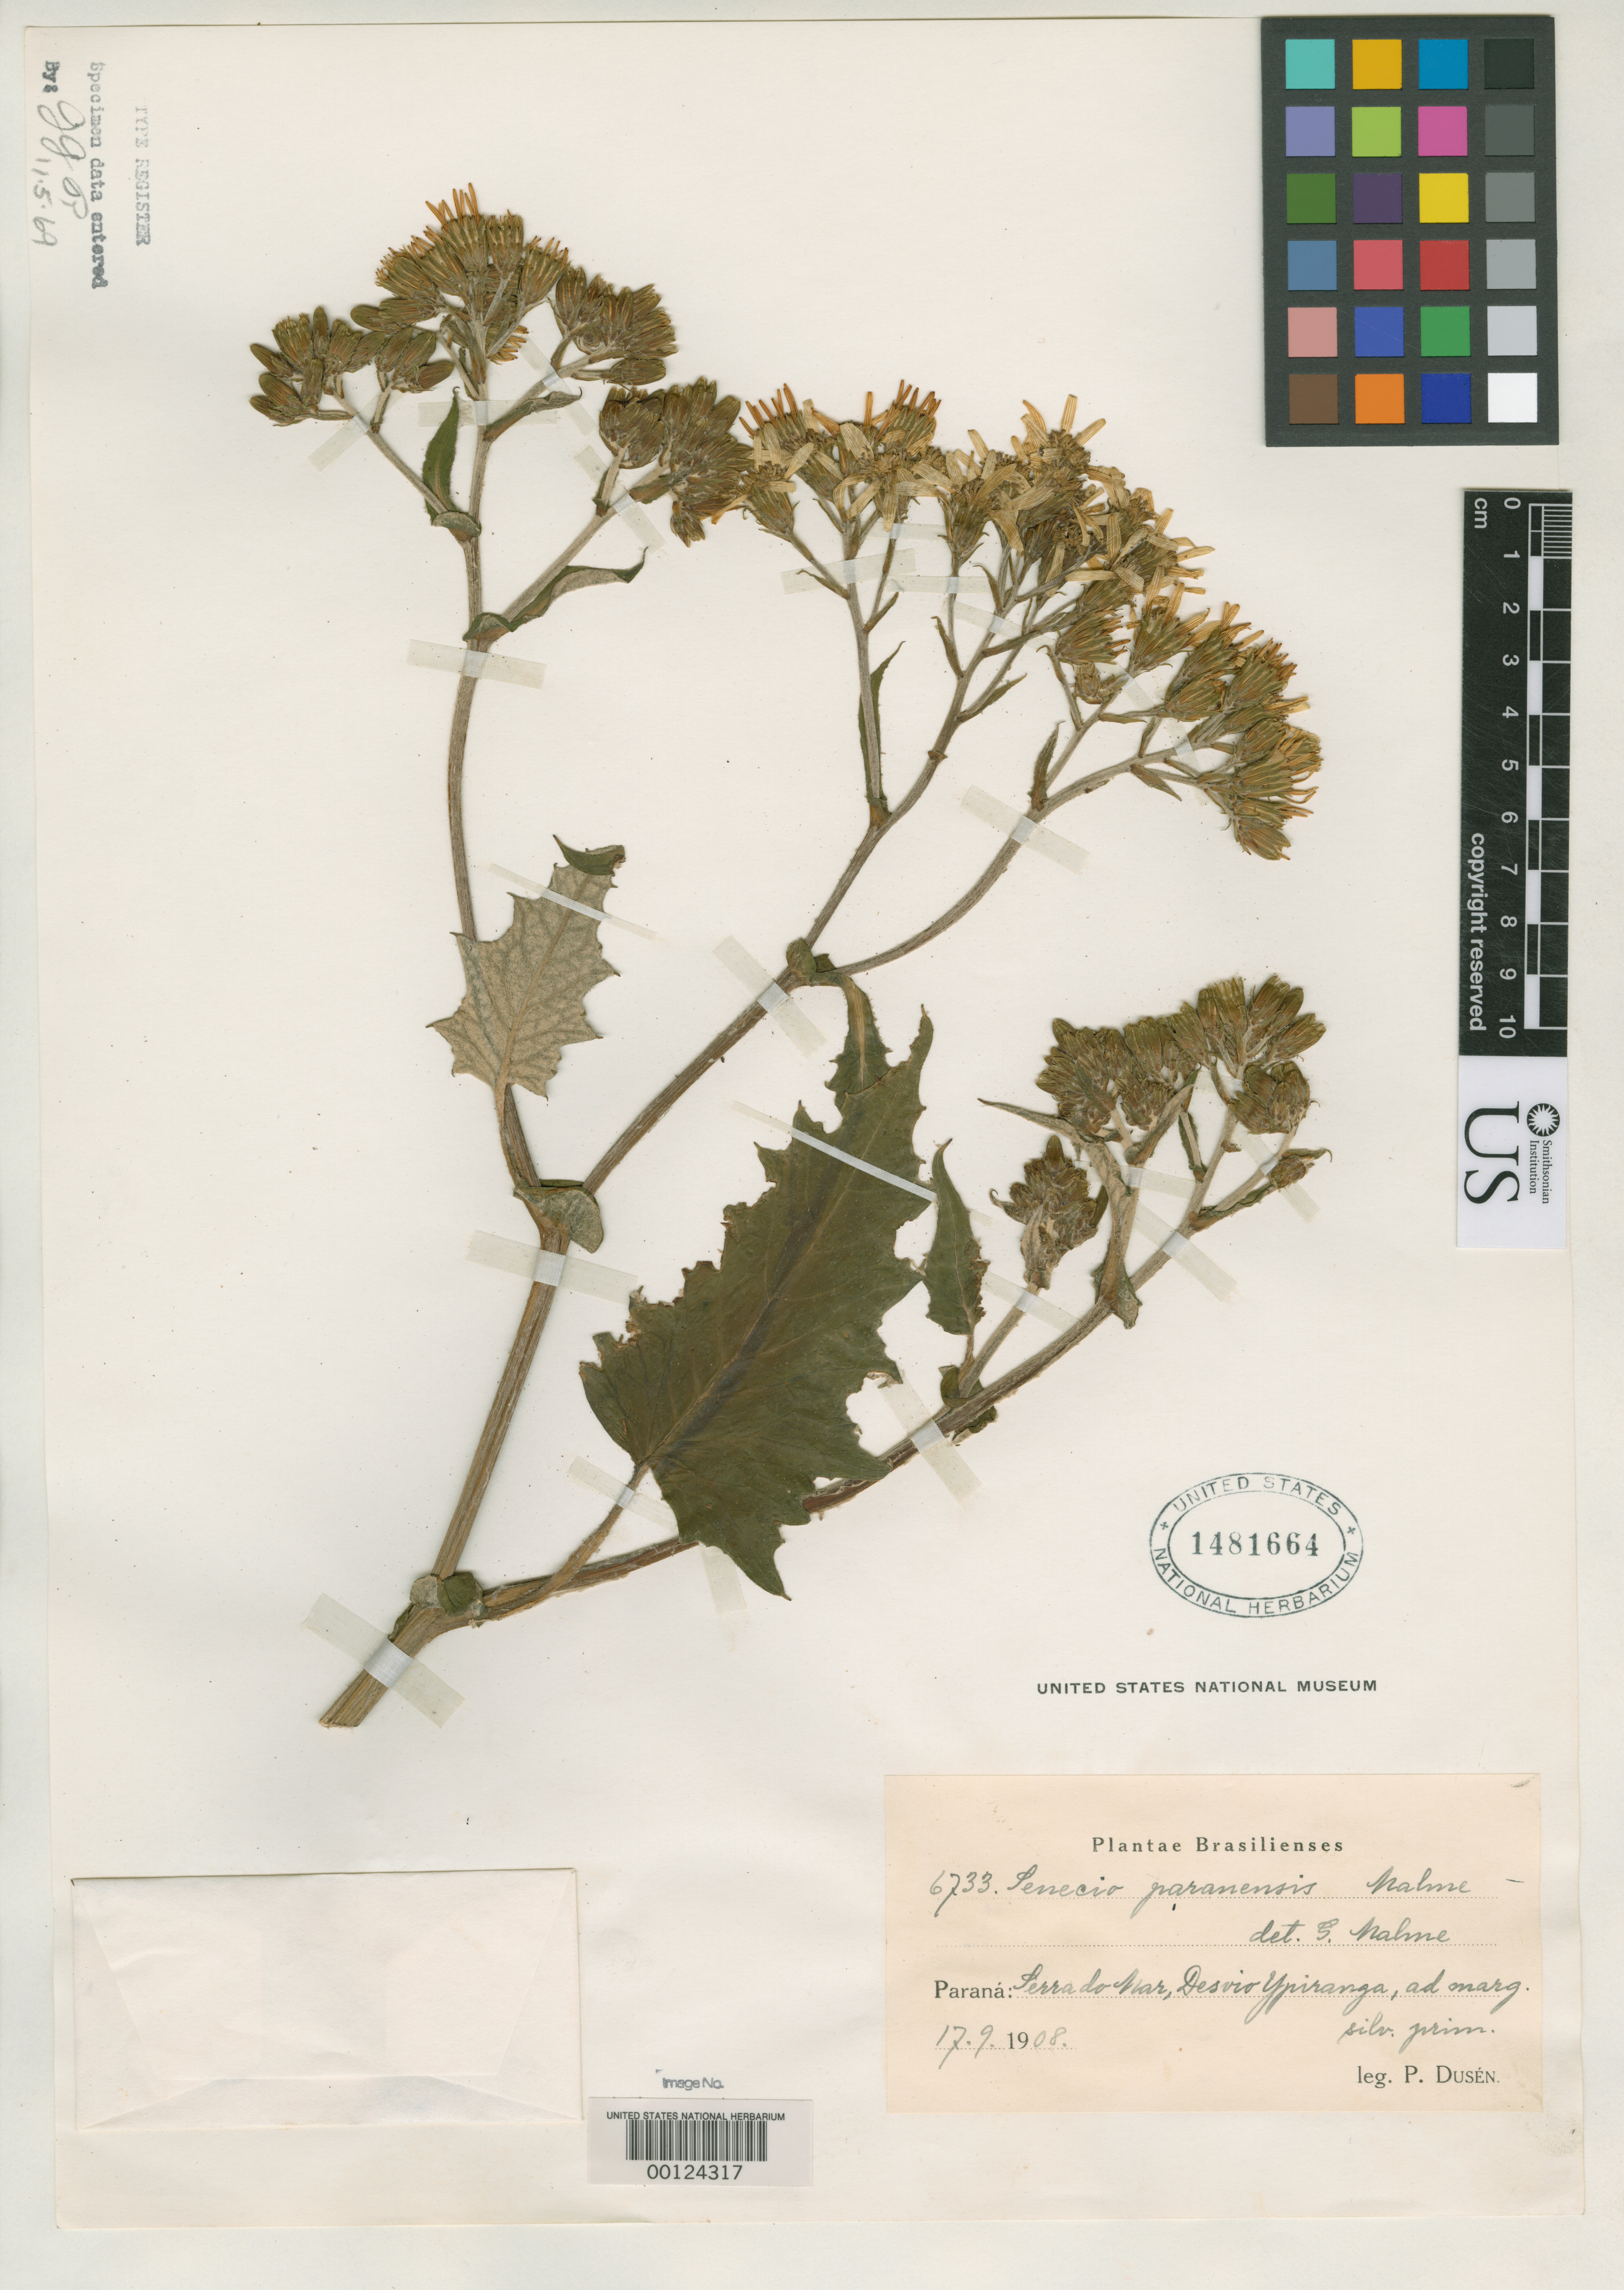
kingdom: Plantae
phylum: Tracheophyta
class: Magnoliopsida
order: Asterales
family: Asteraceae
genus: Senecio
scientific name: Senecio paranensis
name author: Malme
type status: Type Collection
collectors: P. Dusén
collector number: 6733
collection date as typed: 17 Sep 1908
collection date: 1908-09-17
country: Brazil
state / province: Paraná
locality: Desvio Ypiranga.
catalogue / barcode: US 1481664